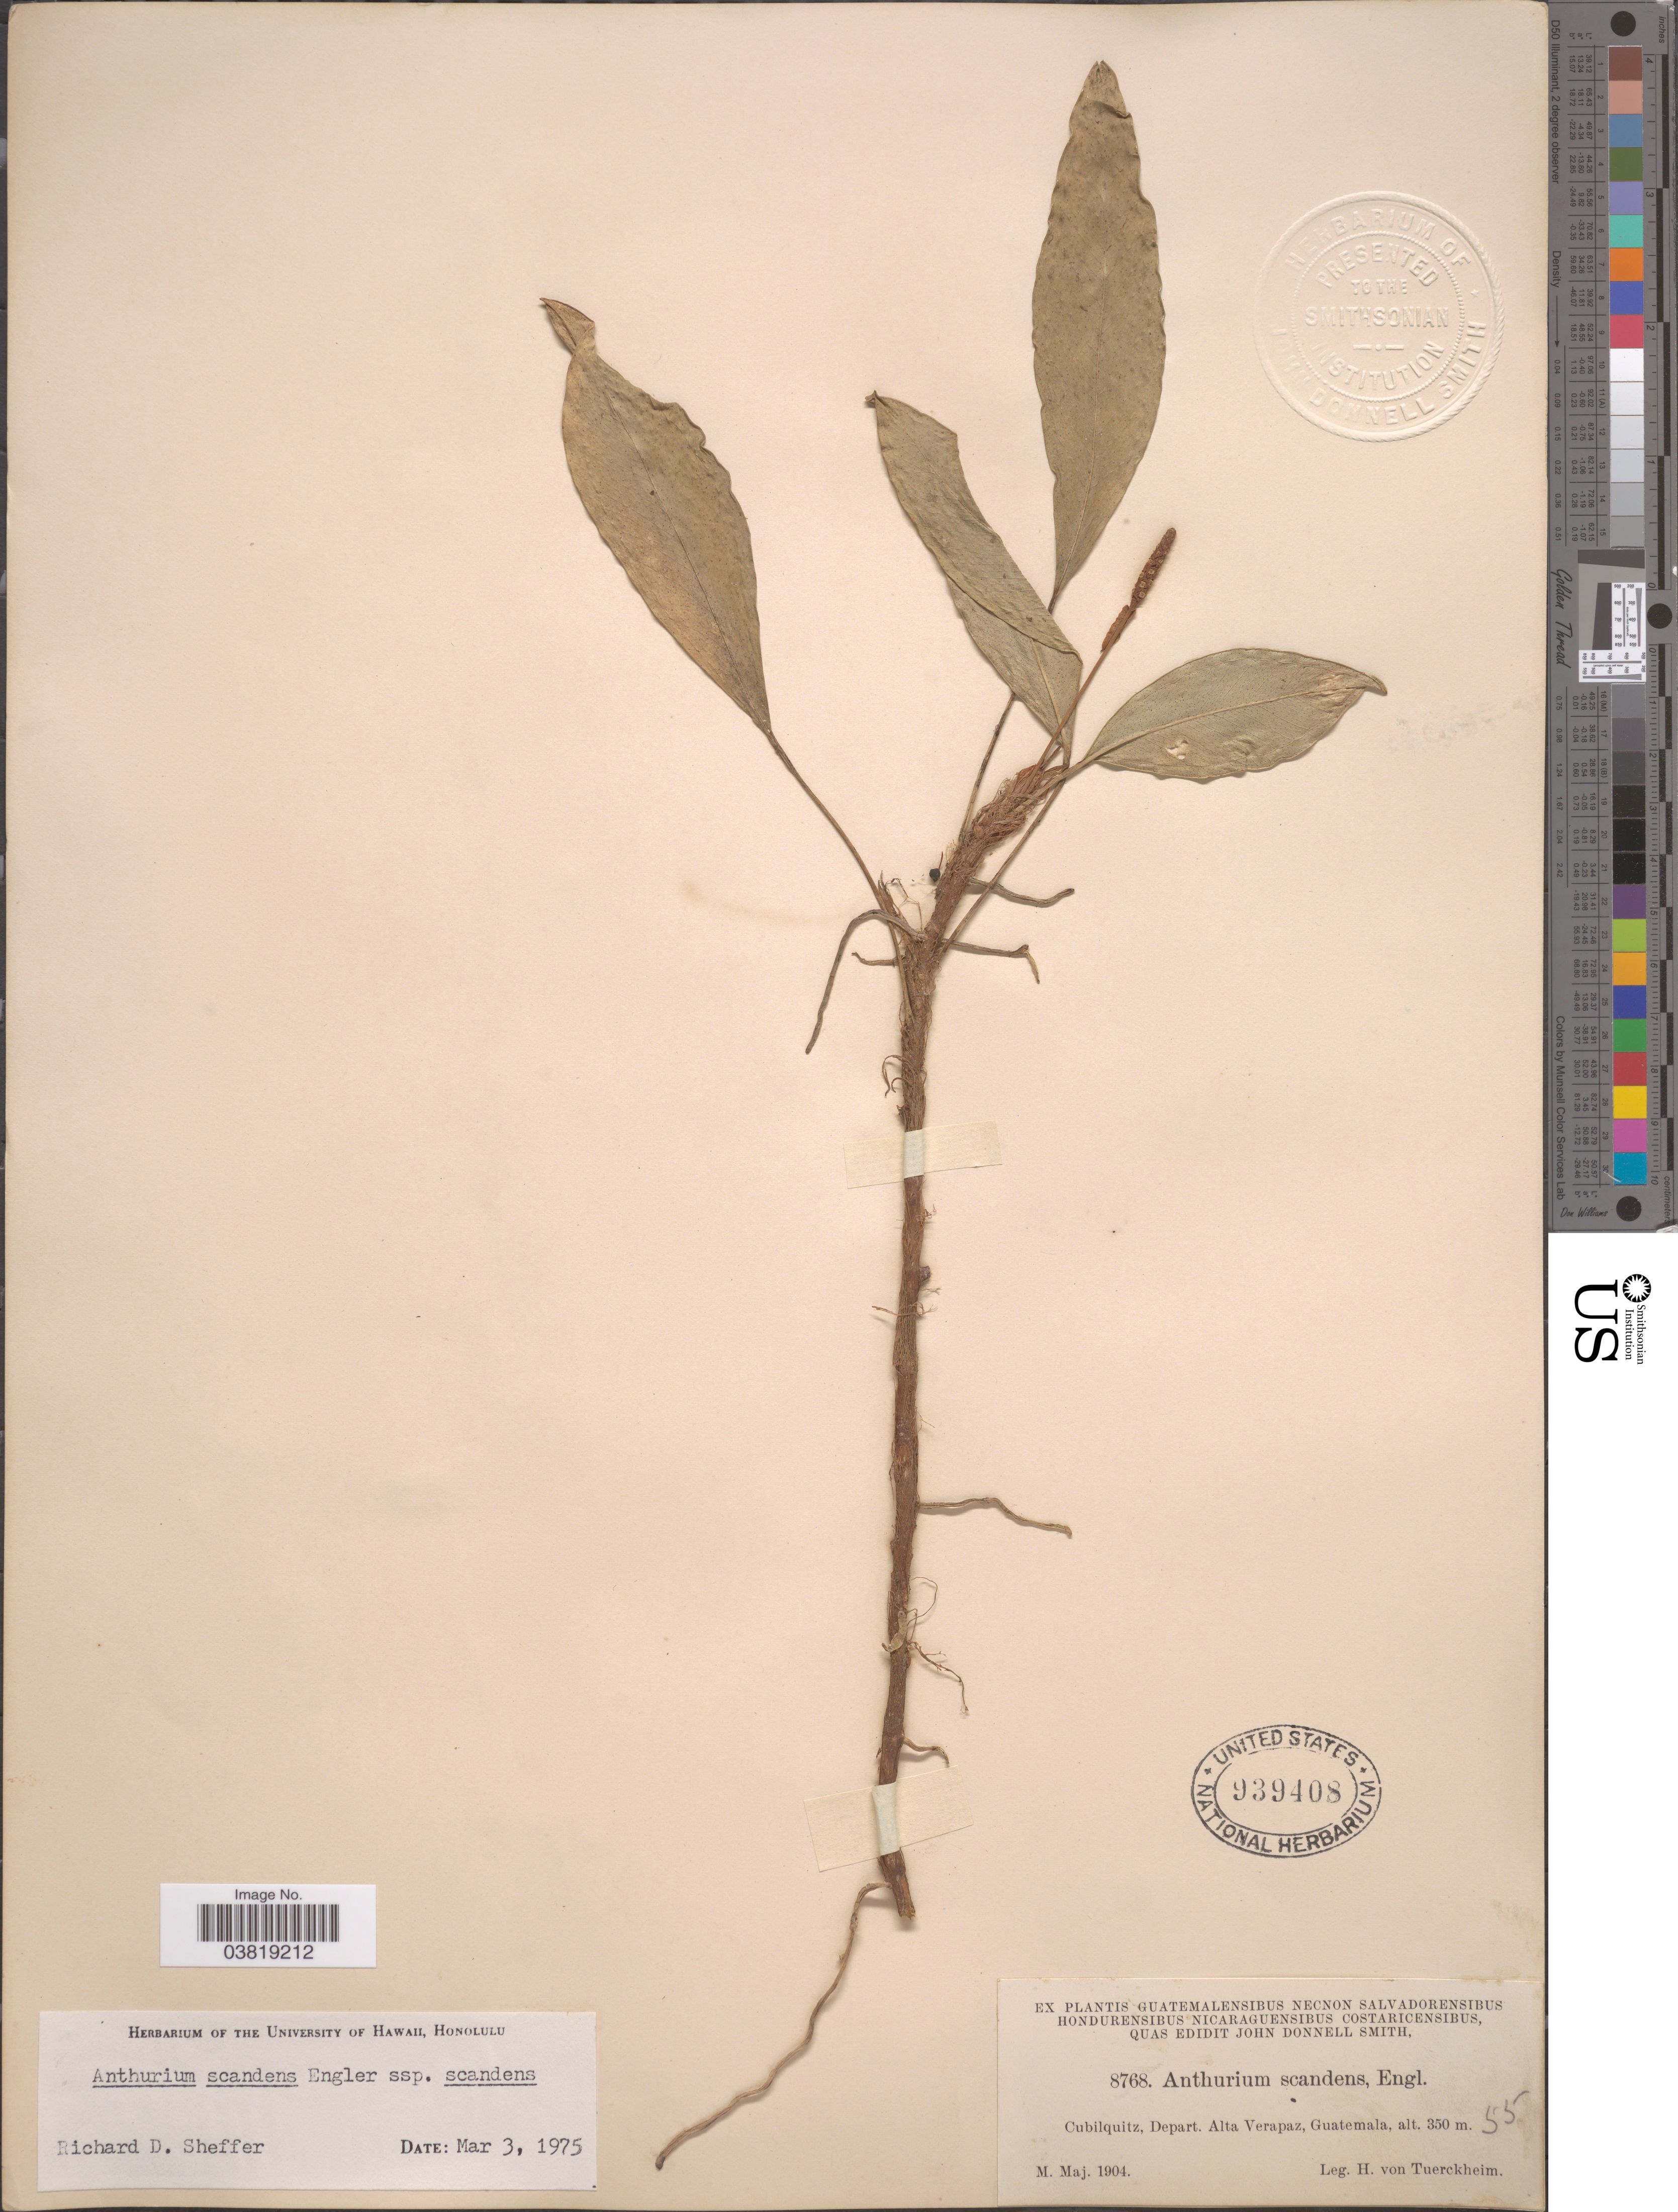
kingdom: Plantae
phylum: Tracheophyta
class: Liliopsida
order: Alismatales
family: Araceae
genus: Anthurium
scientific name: Anthurium scandens var. scandens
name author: (Aubl.) Engl.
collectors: H. von Türckheim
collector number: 8768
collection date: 1904-05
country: Guatemala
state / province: Alta Verapaz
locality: Cubilquitz, Depart. Alta Verapaz.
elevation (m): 350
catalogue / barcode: US 939408